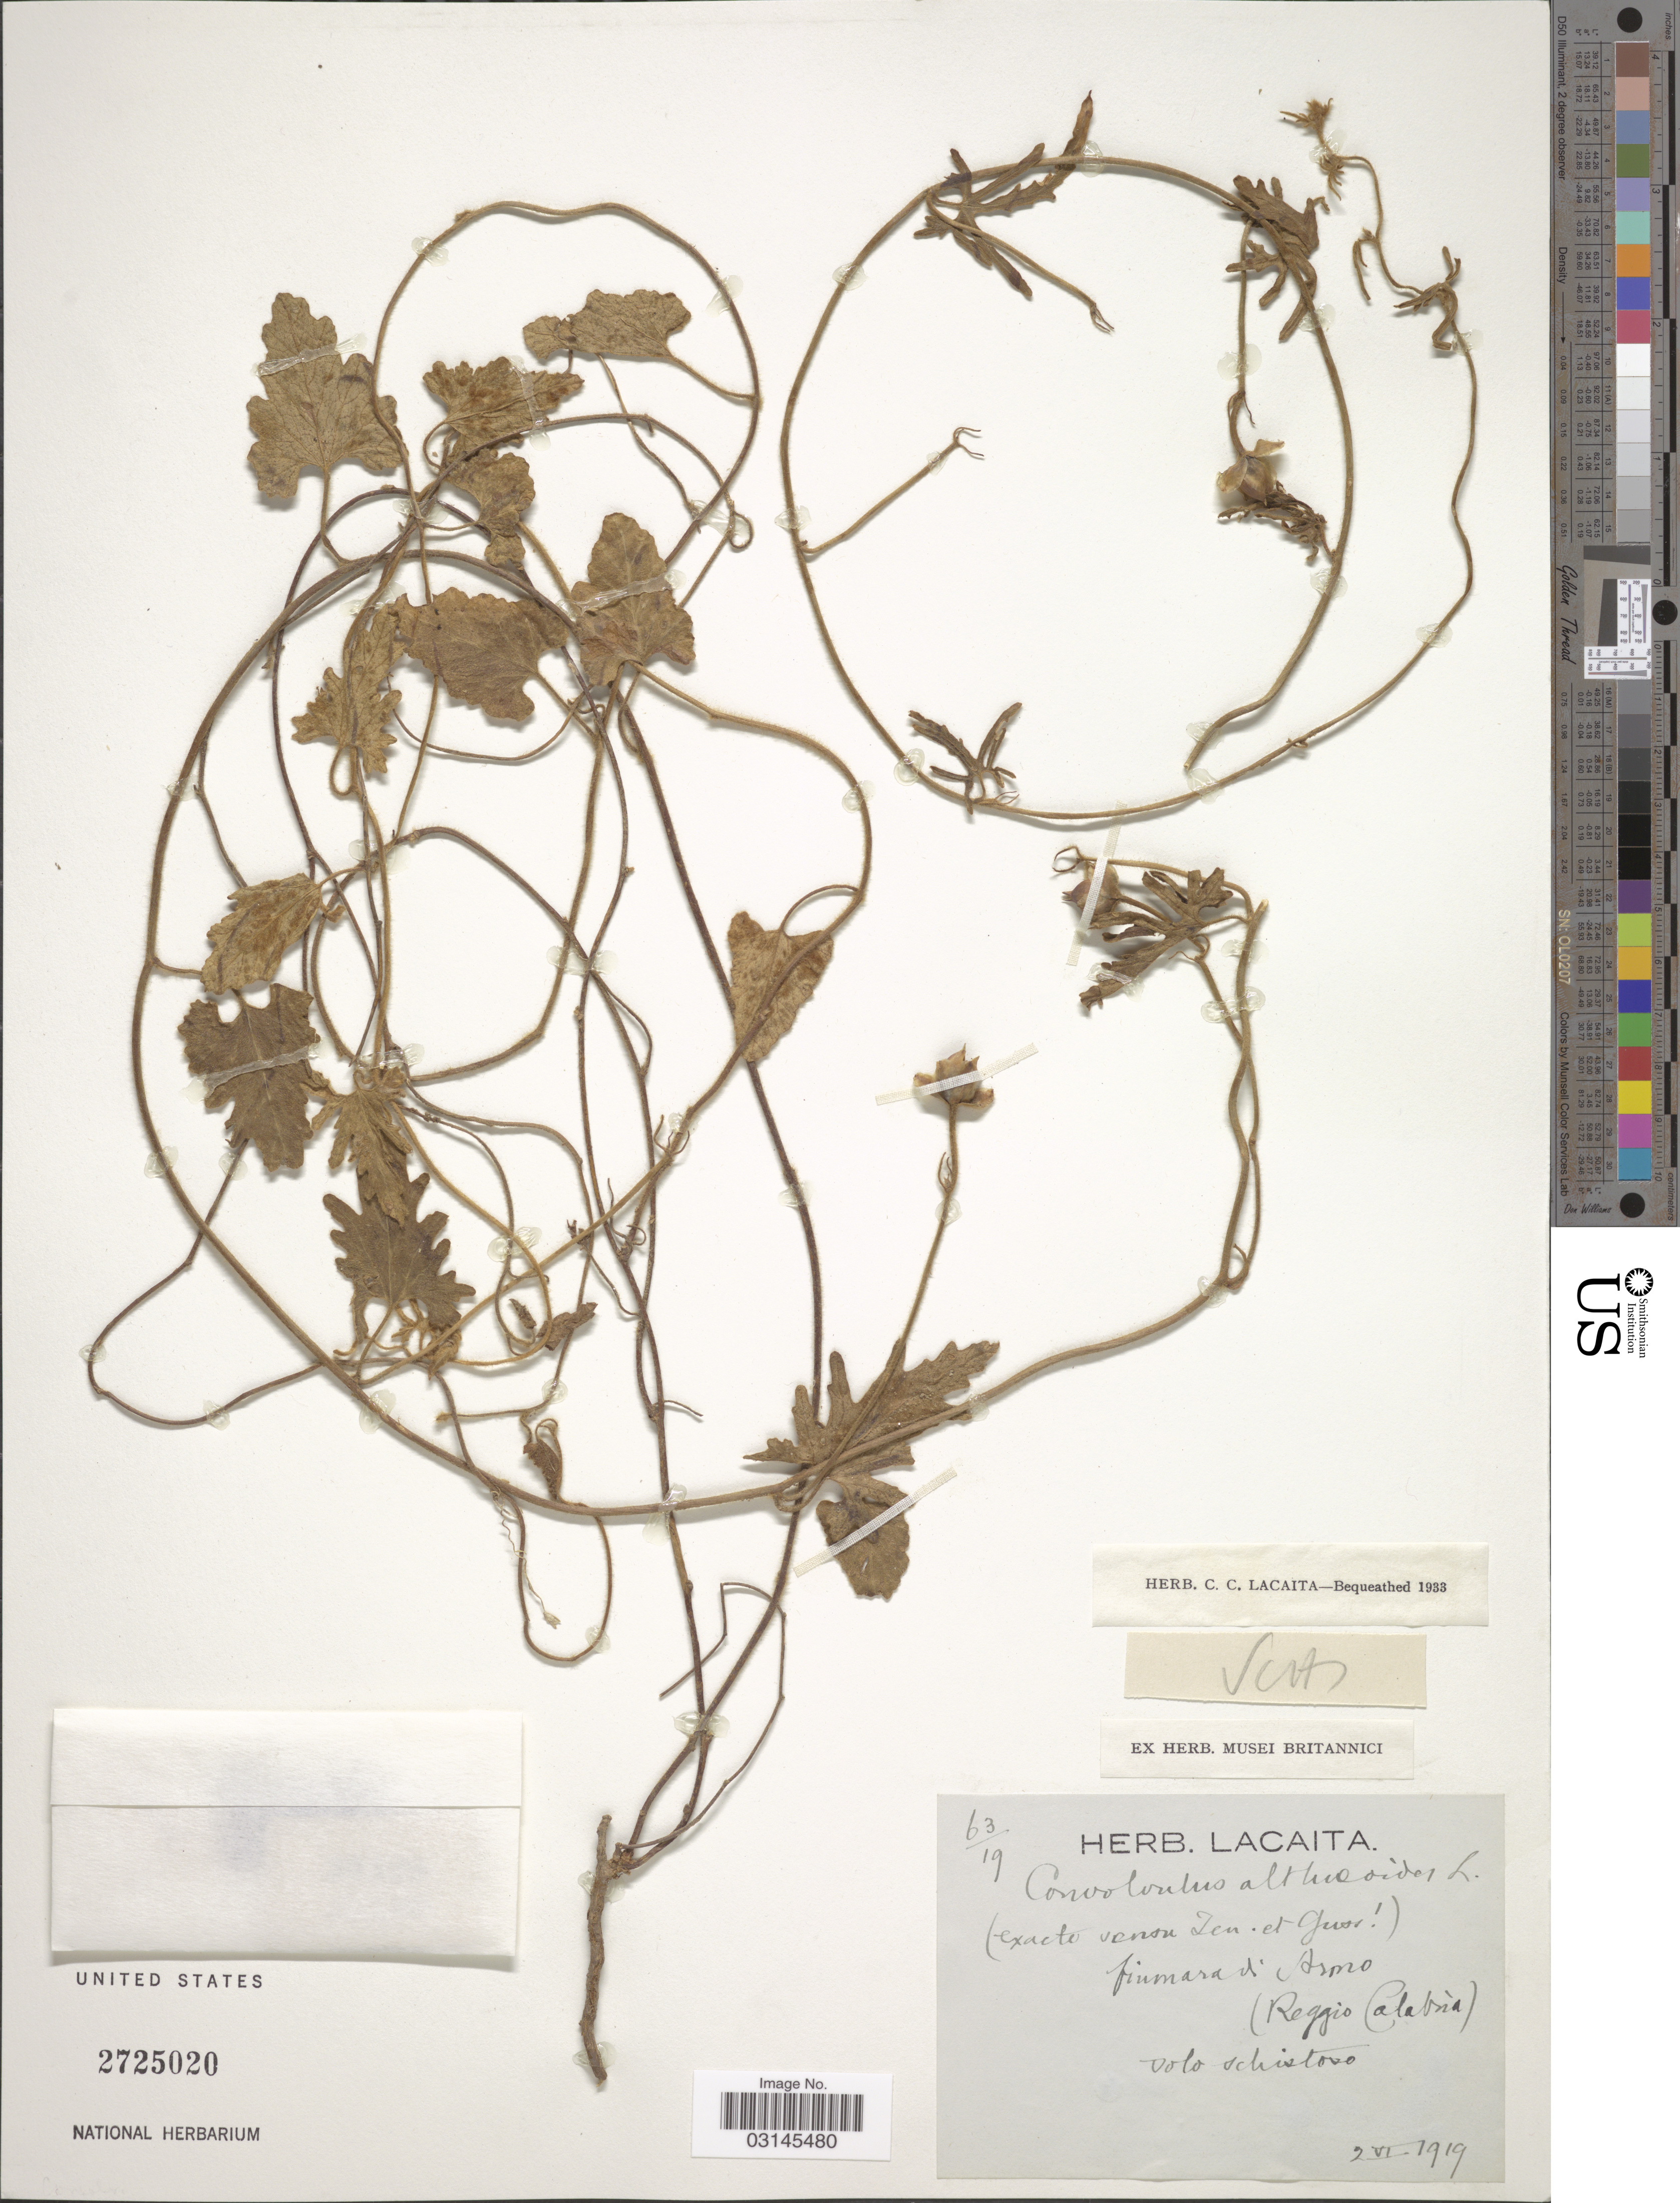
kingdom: Plantae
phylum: Tracheophyta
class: Magnoliopsida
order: Solanales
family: Convolvulaceae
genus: Convolvulus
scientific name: Convolvulus althaeoides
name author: L.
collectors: ex herb. Lacaita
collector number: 63/19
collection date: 1919-06-02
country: Italy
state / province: Calabria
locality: Fiumara di Armo.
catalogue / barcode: US 2725020